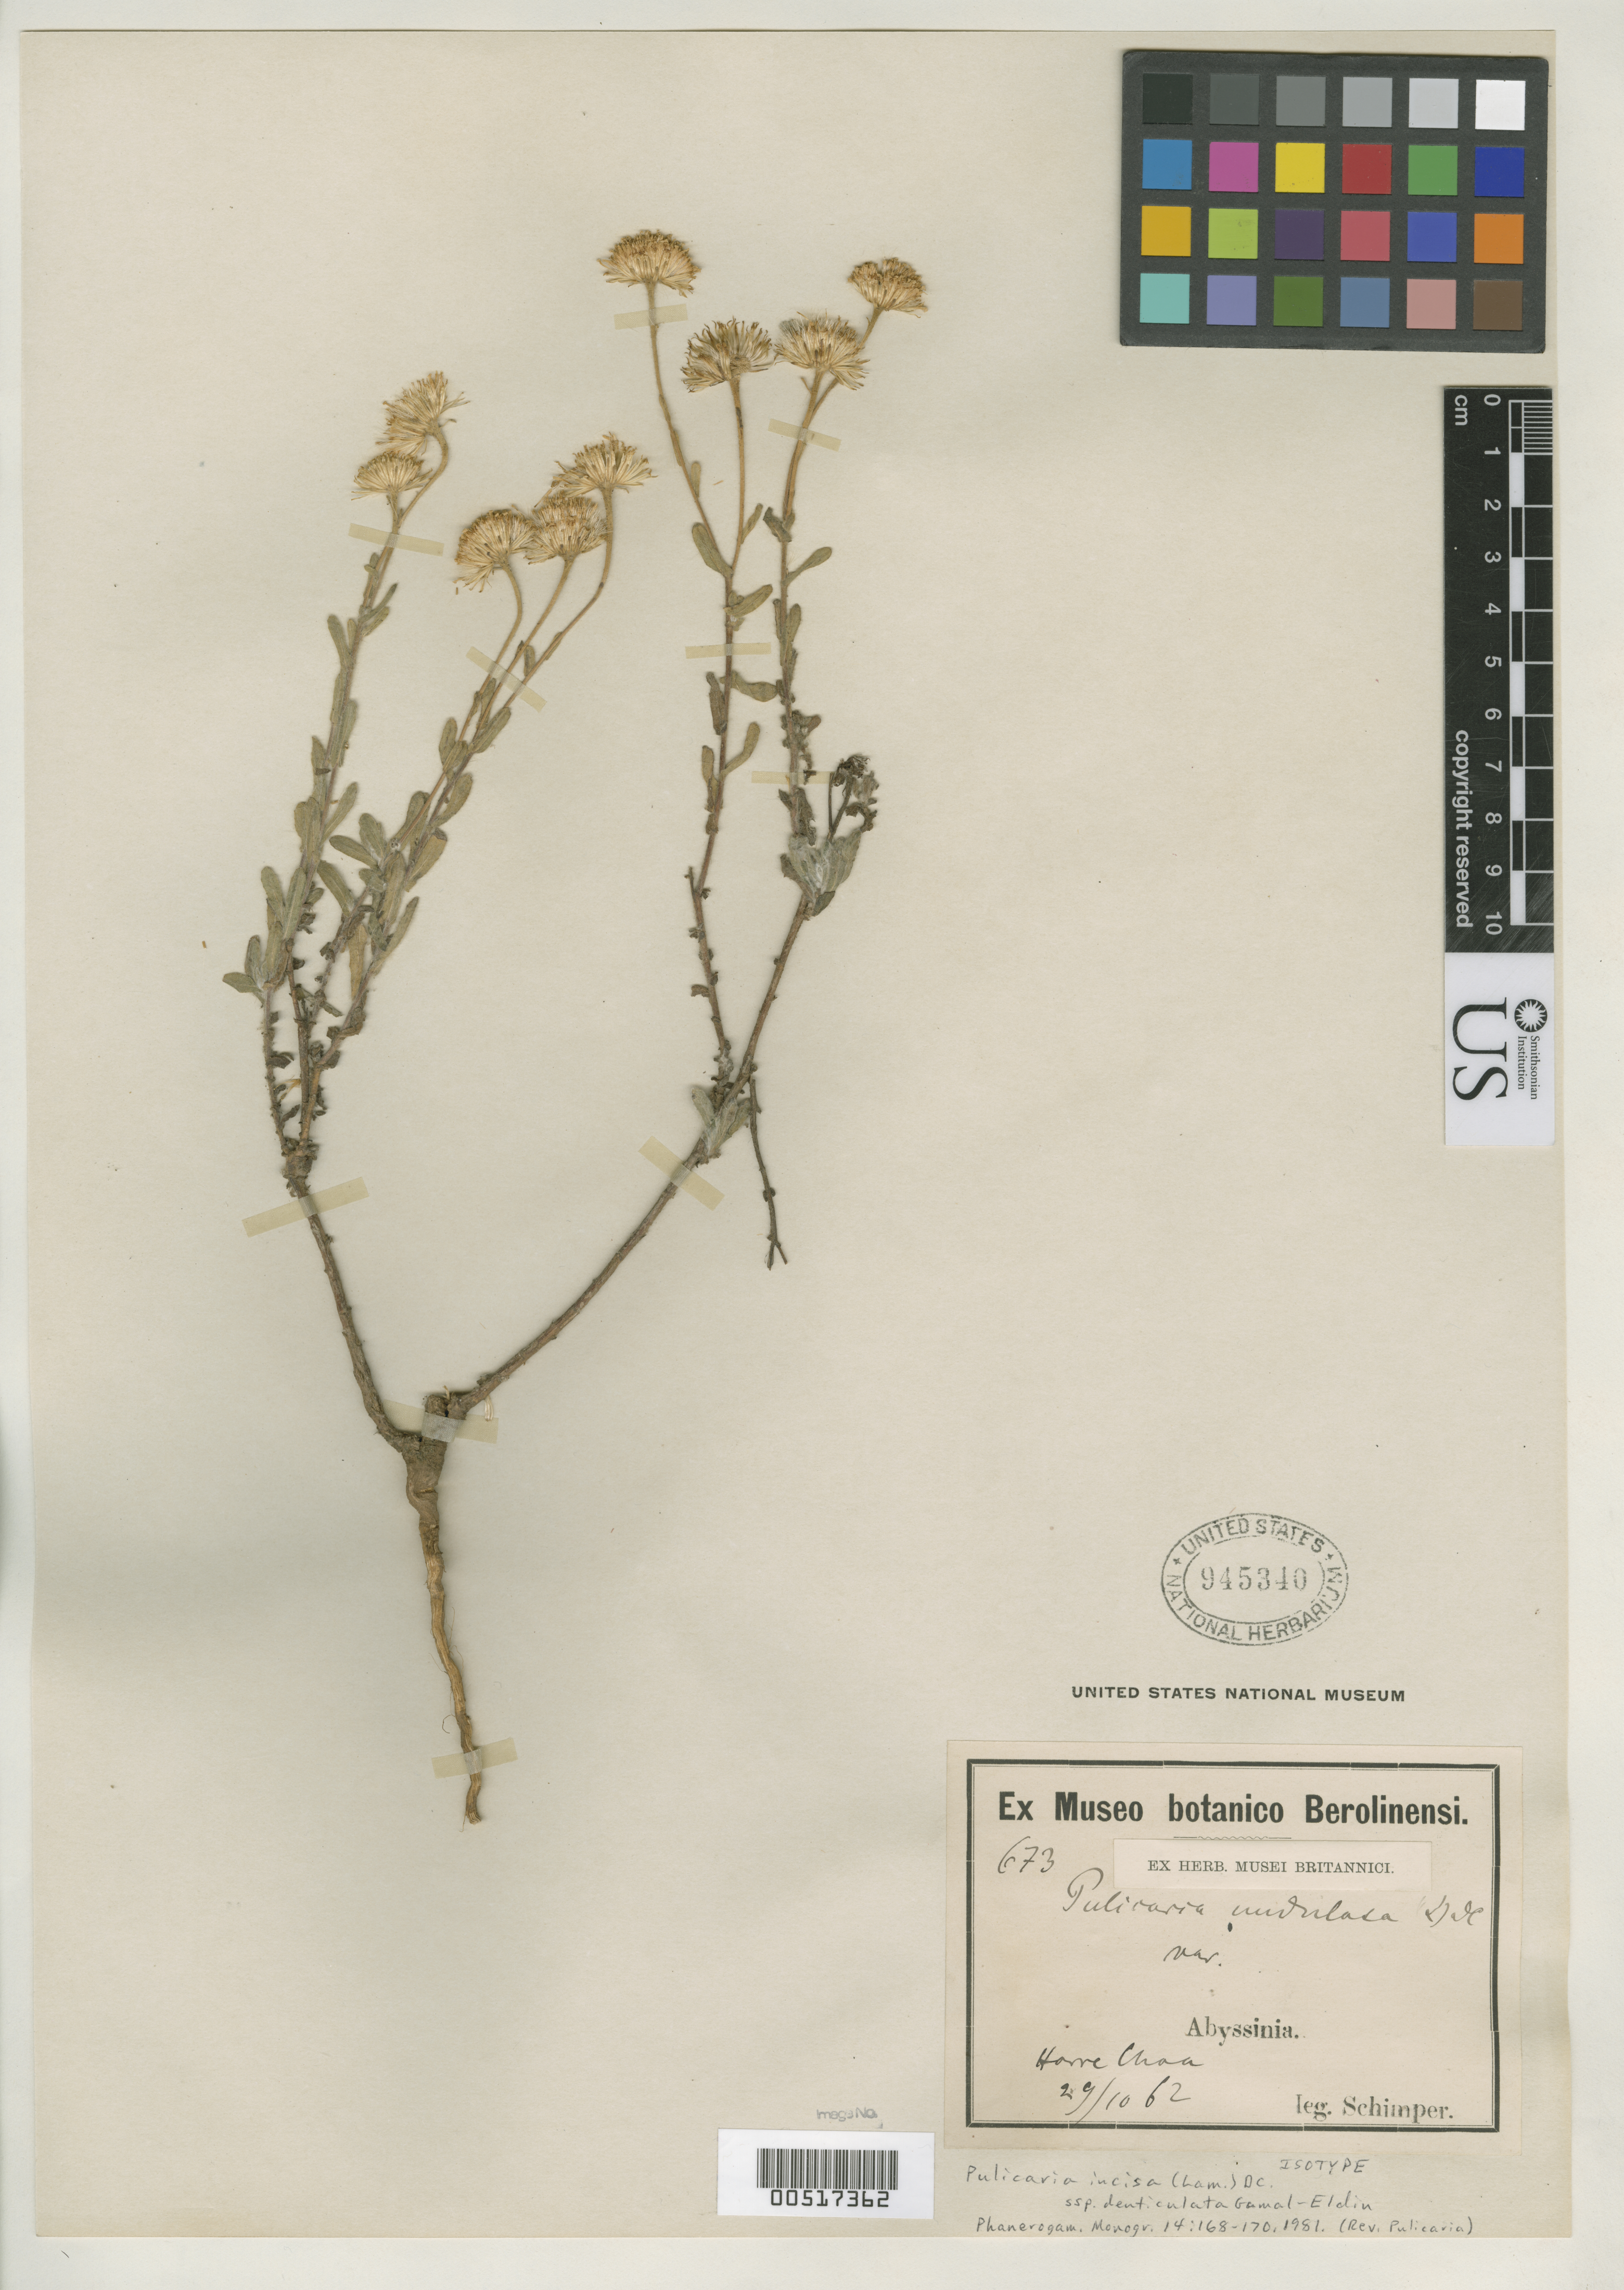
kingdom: Plantae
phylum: Tracheophyta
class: Magnoliopsida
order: Asterales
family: Asteraceae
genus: Pulicaria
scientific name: Pulicaria incisa subsp. denticulata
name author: E. Gamal-Eldin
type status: Isotype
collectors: G. W. Schimper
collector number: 673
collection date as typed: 29 Oct 1862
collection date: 1862-10-29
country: Ethiopia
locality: Howe Choa.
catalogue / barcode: US 945340